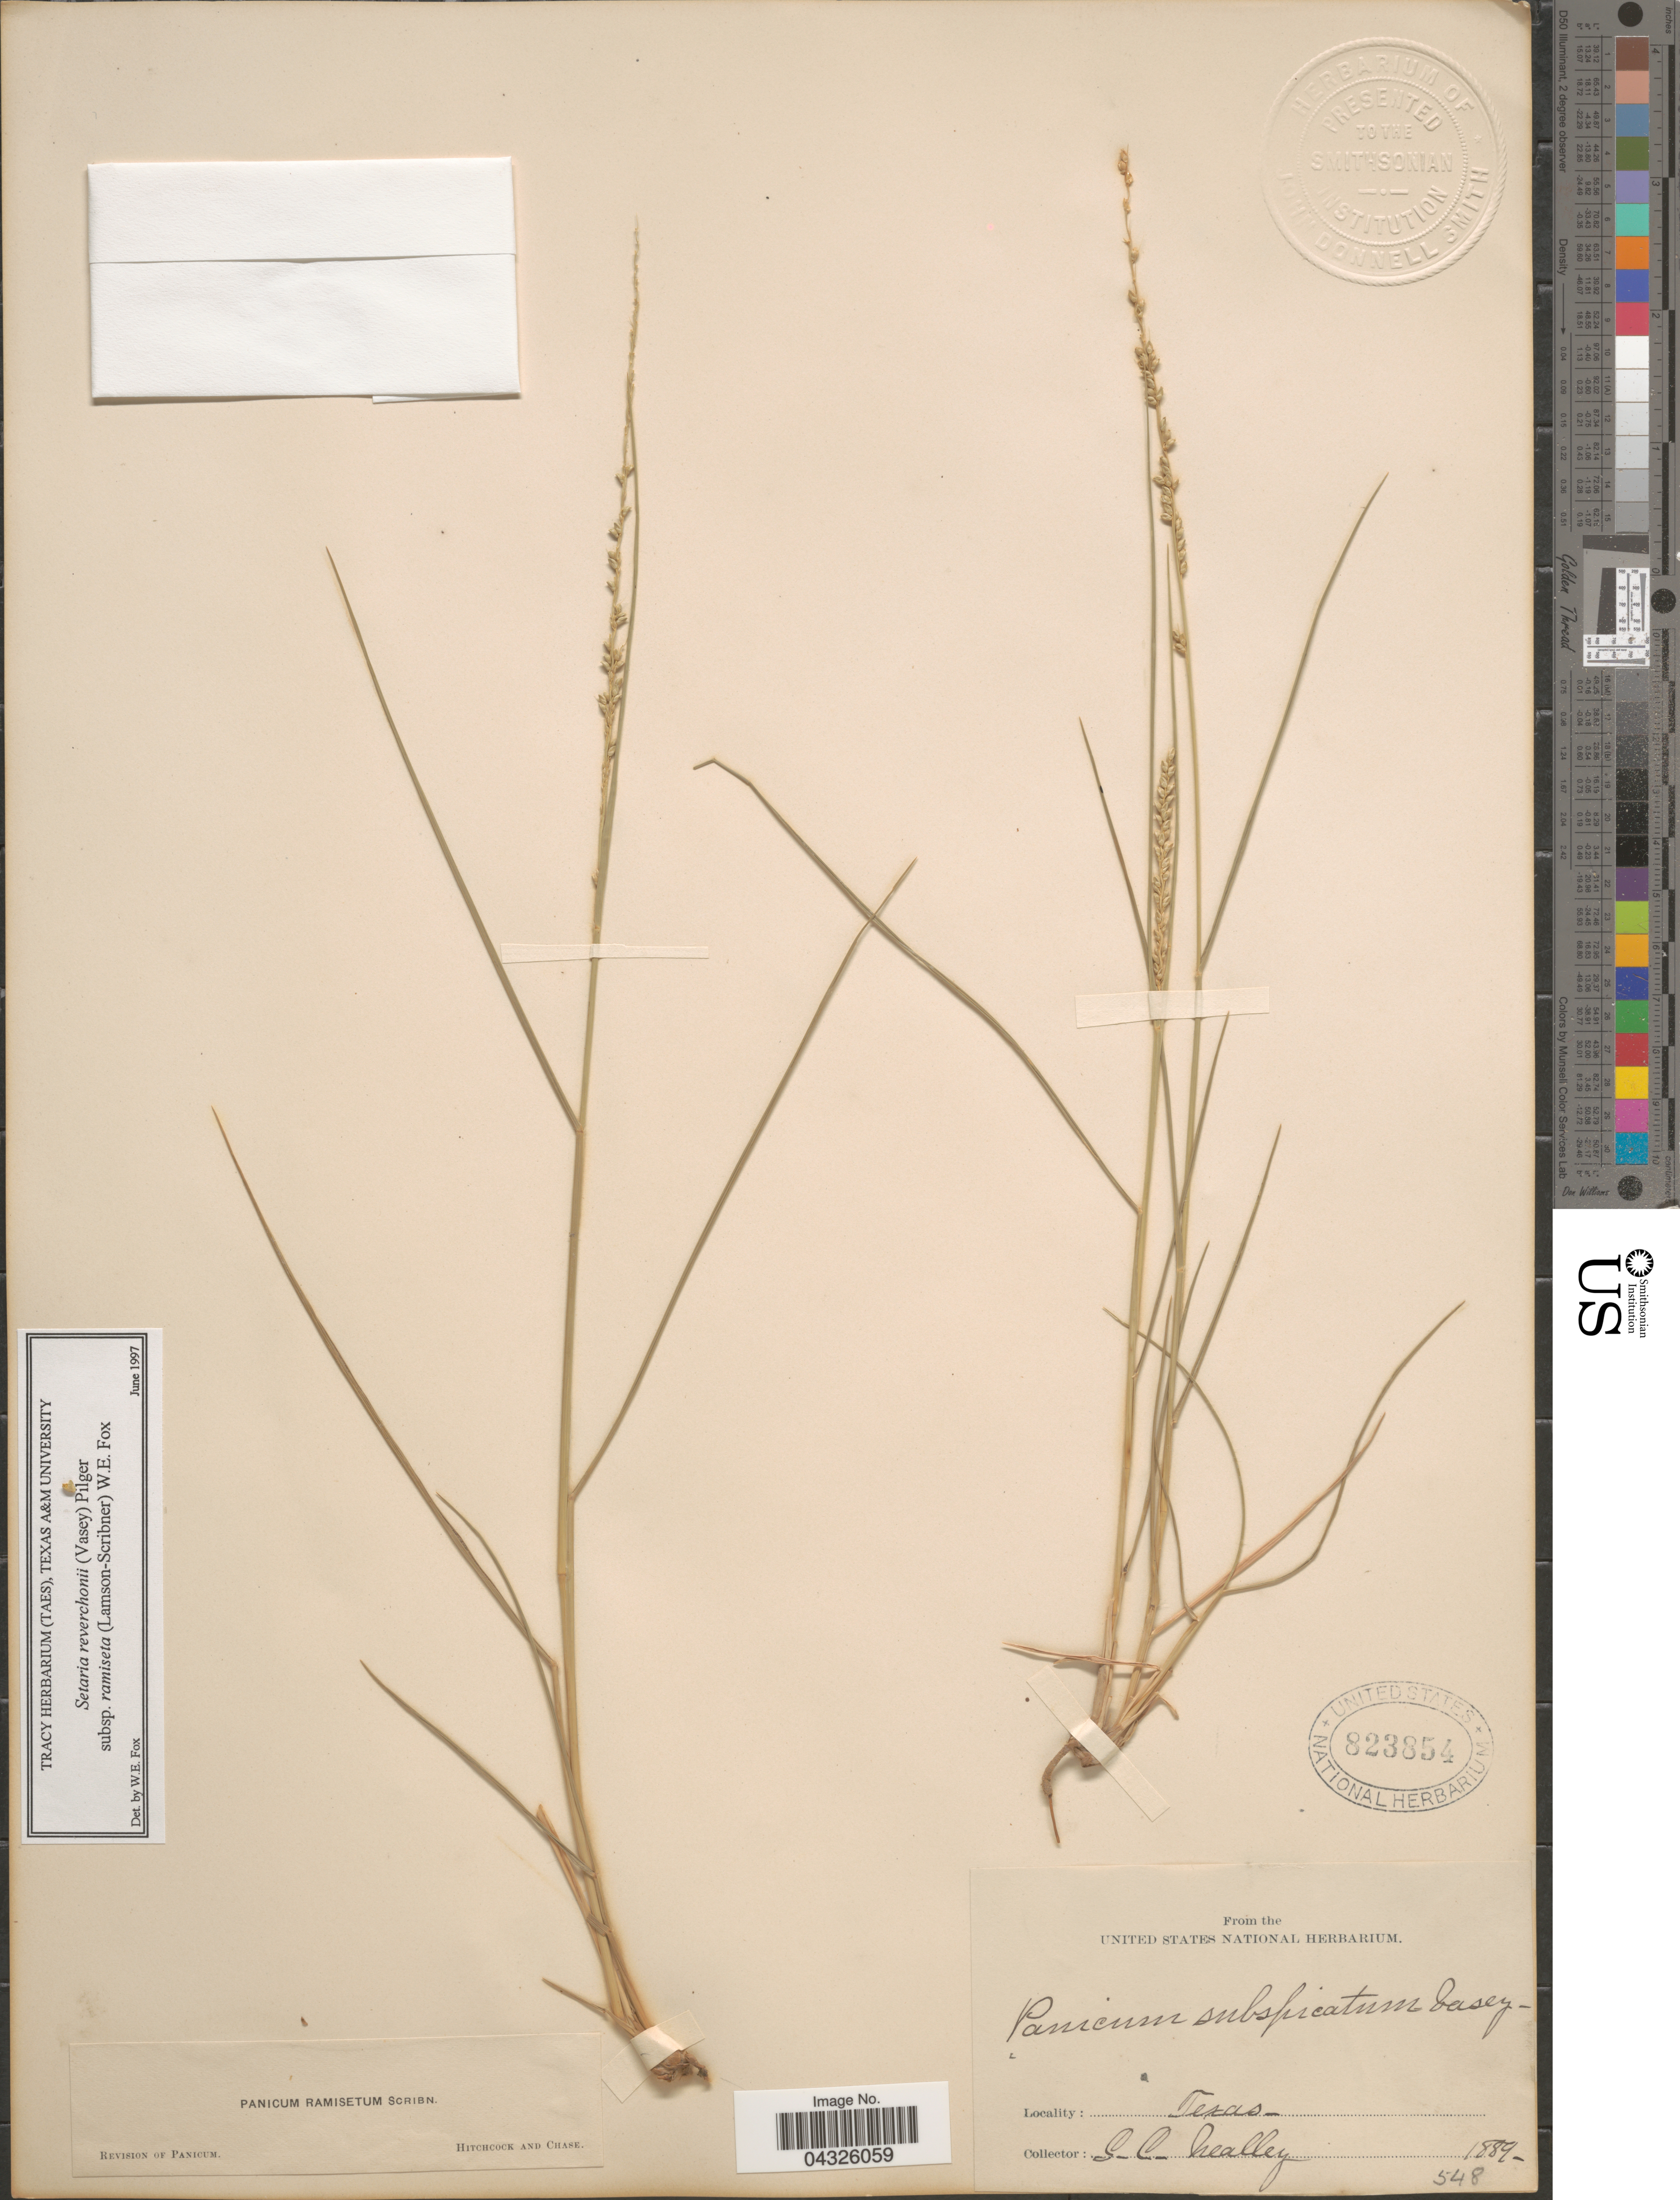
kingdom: Plantae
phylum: Tracheophyta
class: Liliopsida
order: Poales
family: Poaceae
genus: Setaria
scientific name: Setaria reverchonii subsp. ramiseta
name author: (Scribn.) W.E. Fox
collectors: G. C. Nealley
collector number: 548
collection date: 1889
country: United States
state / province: Texas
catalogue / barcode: US 823854